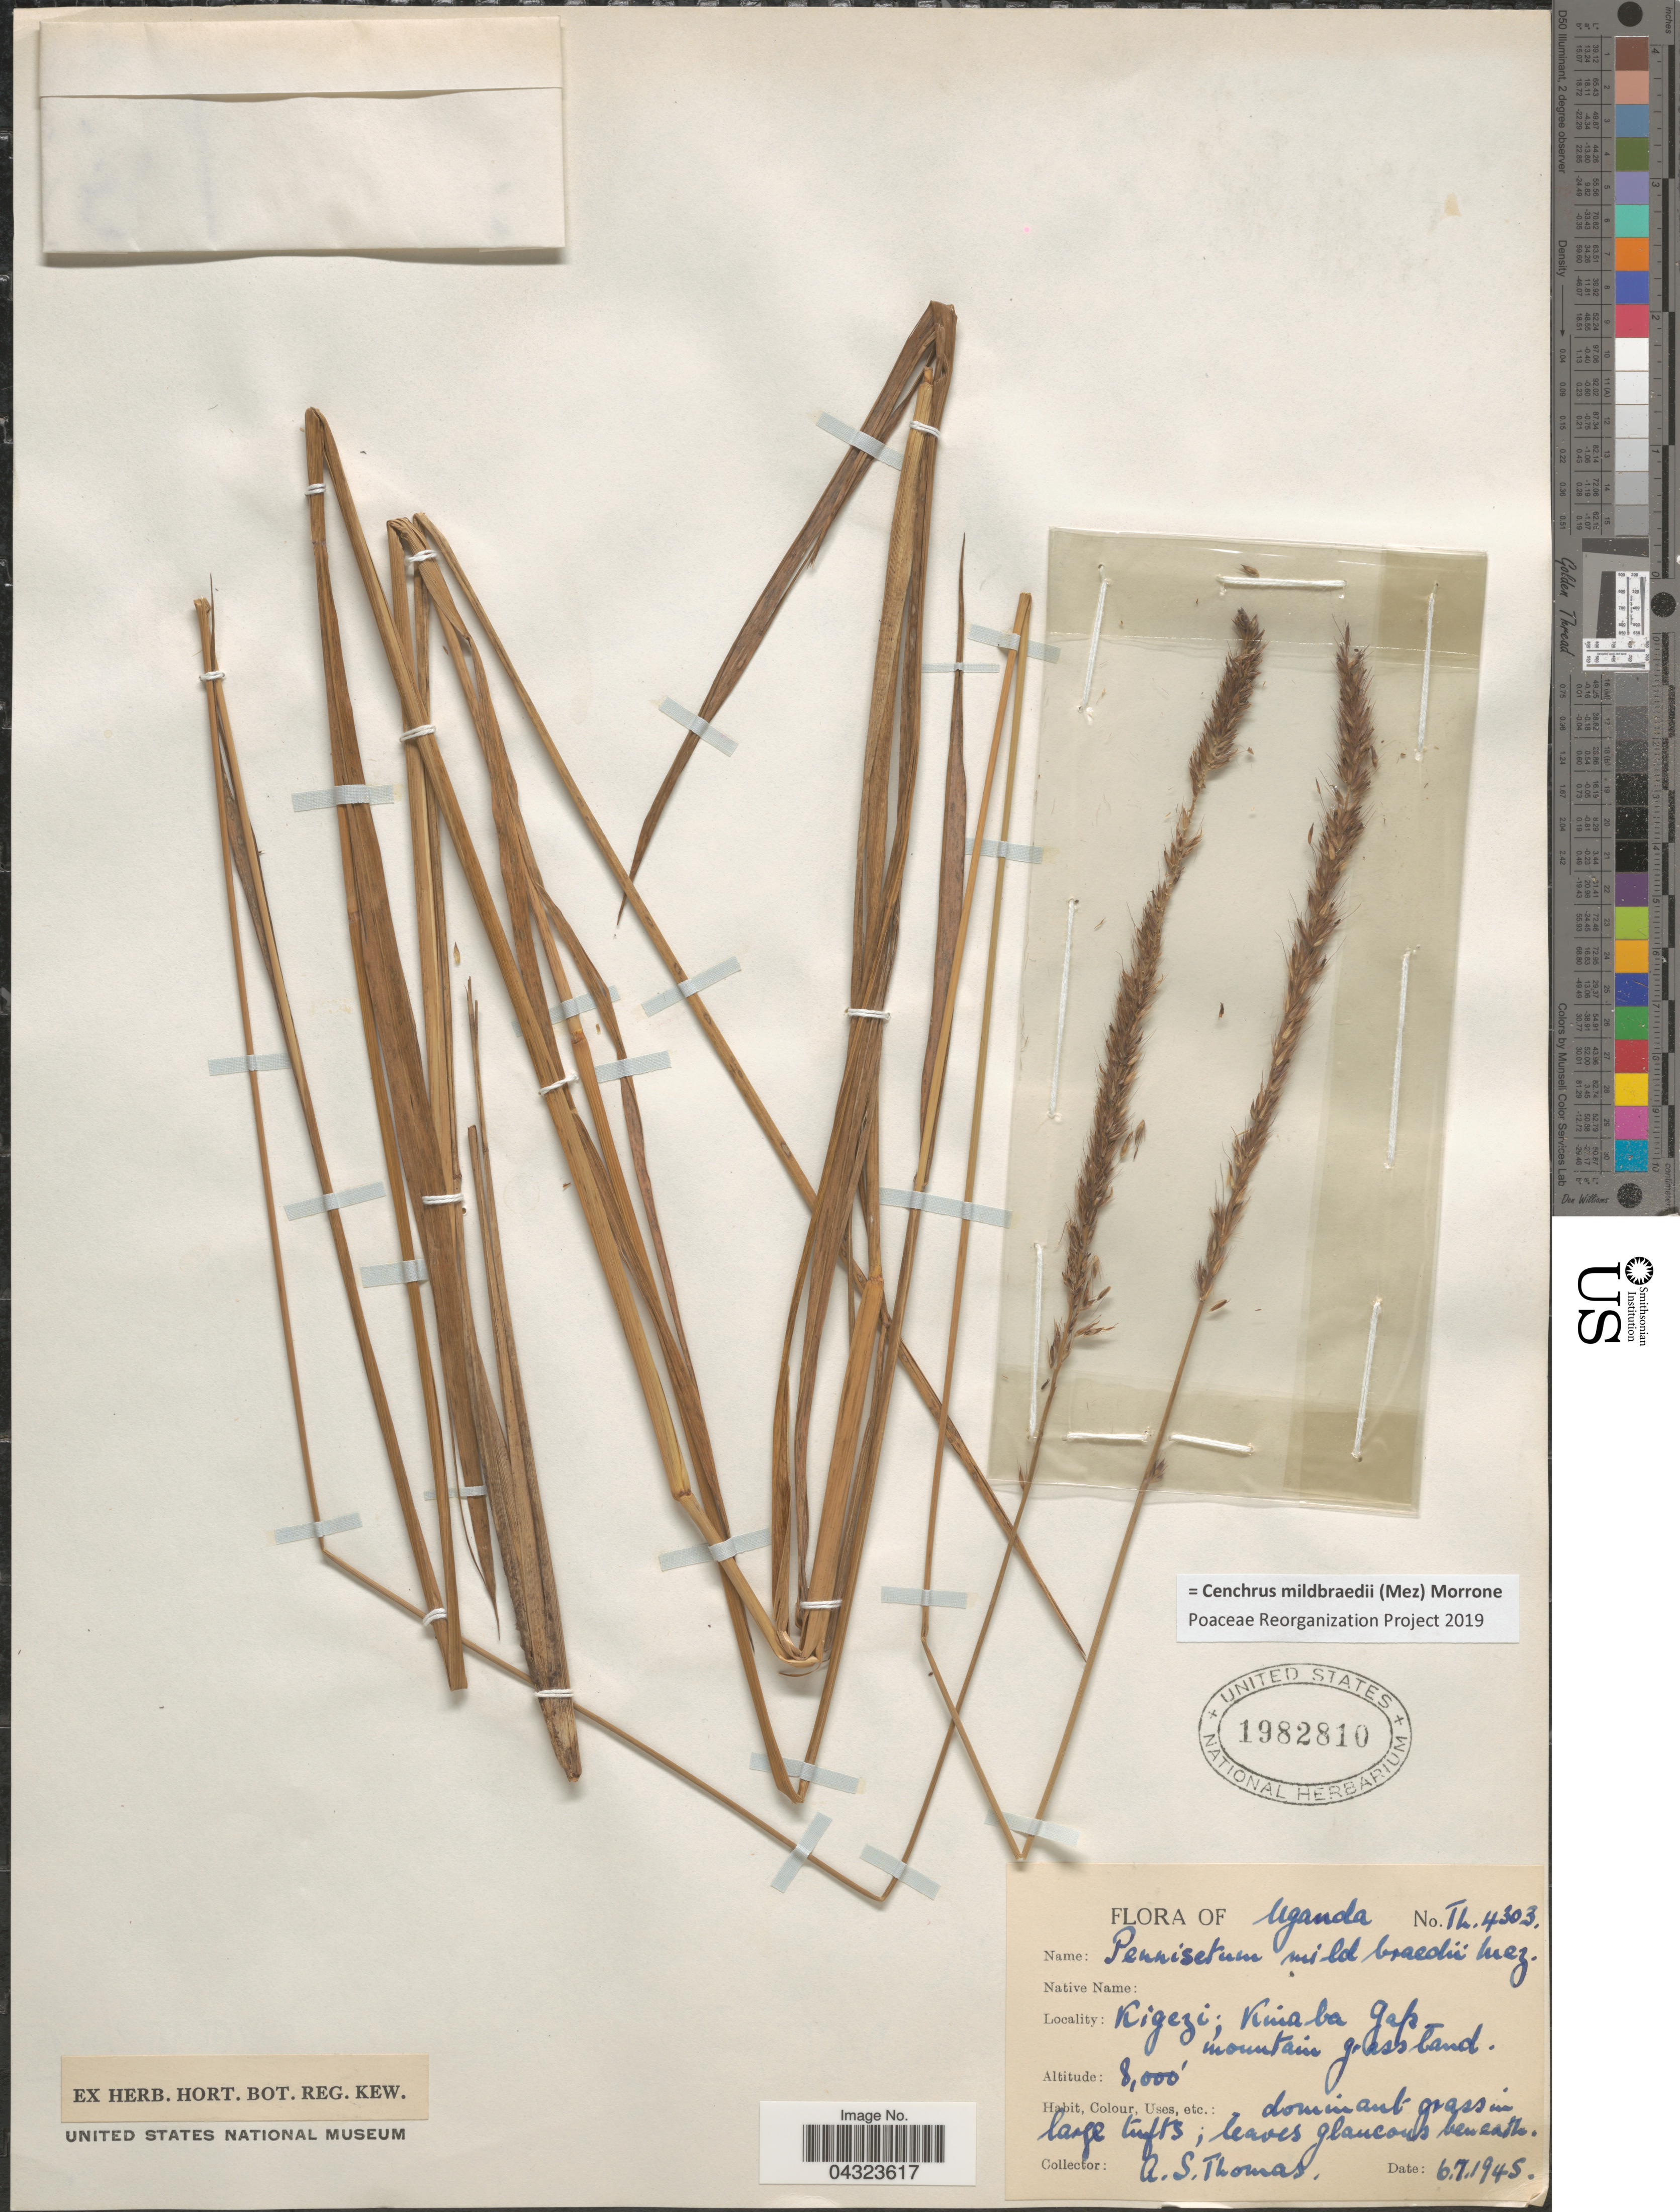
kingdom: Plantae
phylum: Tracheophyta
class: Liliopsida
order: Poales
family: Poaceae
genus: Cenchrus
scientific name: Cenchrus mildbraedii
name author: (Mez) Morrone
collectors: A. Thomas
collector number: Th4303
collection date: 1945-07-06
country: Uganda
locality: Kigezi; Kinaba Gap, mountain grassland.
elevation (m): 2438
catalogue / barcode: US 1982810